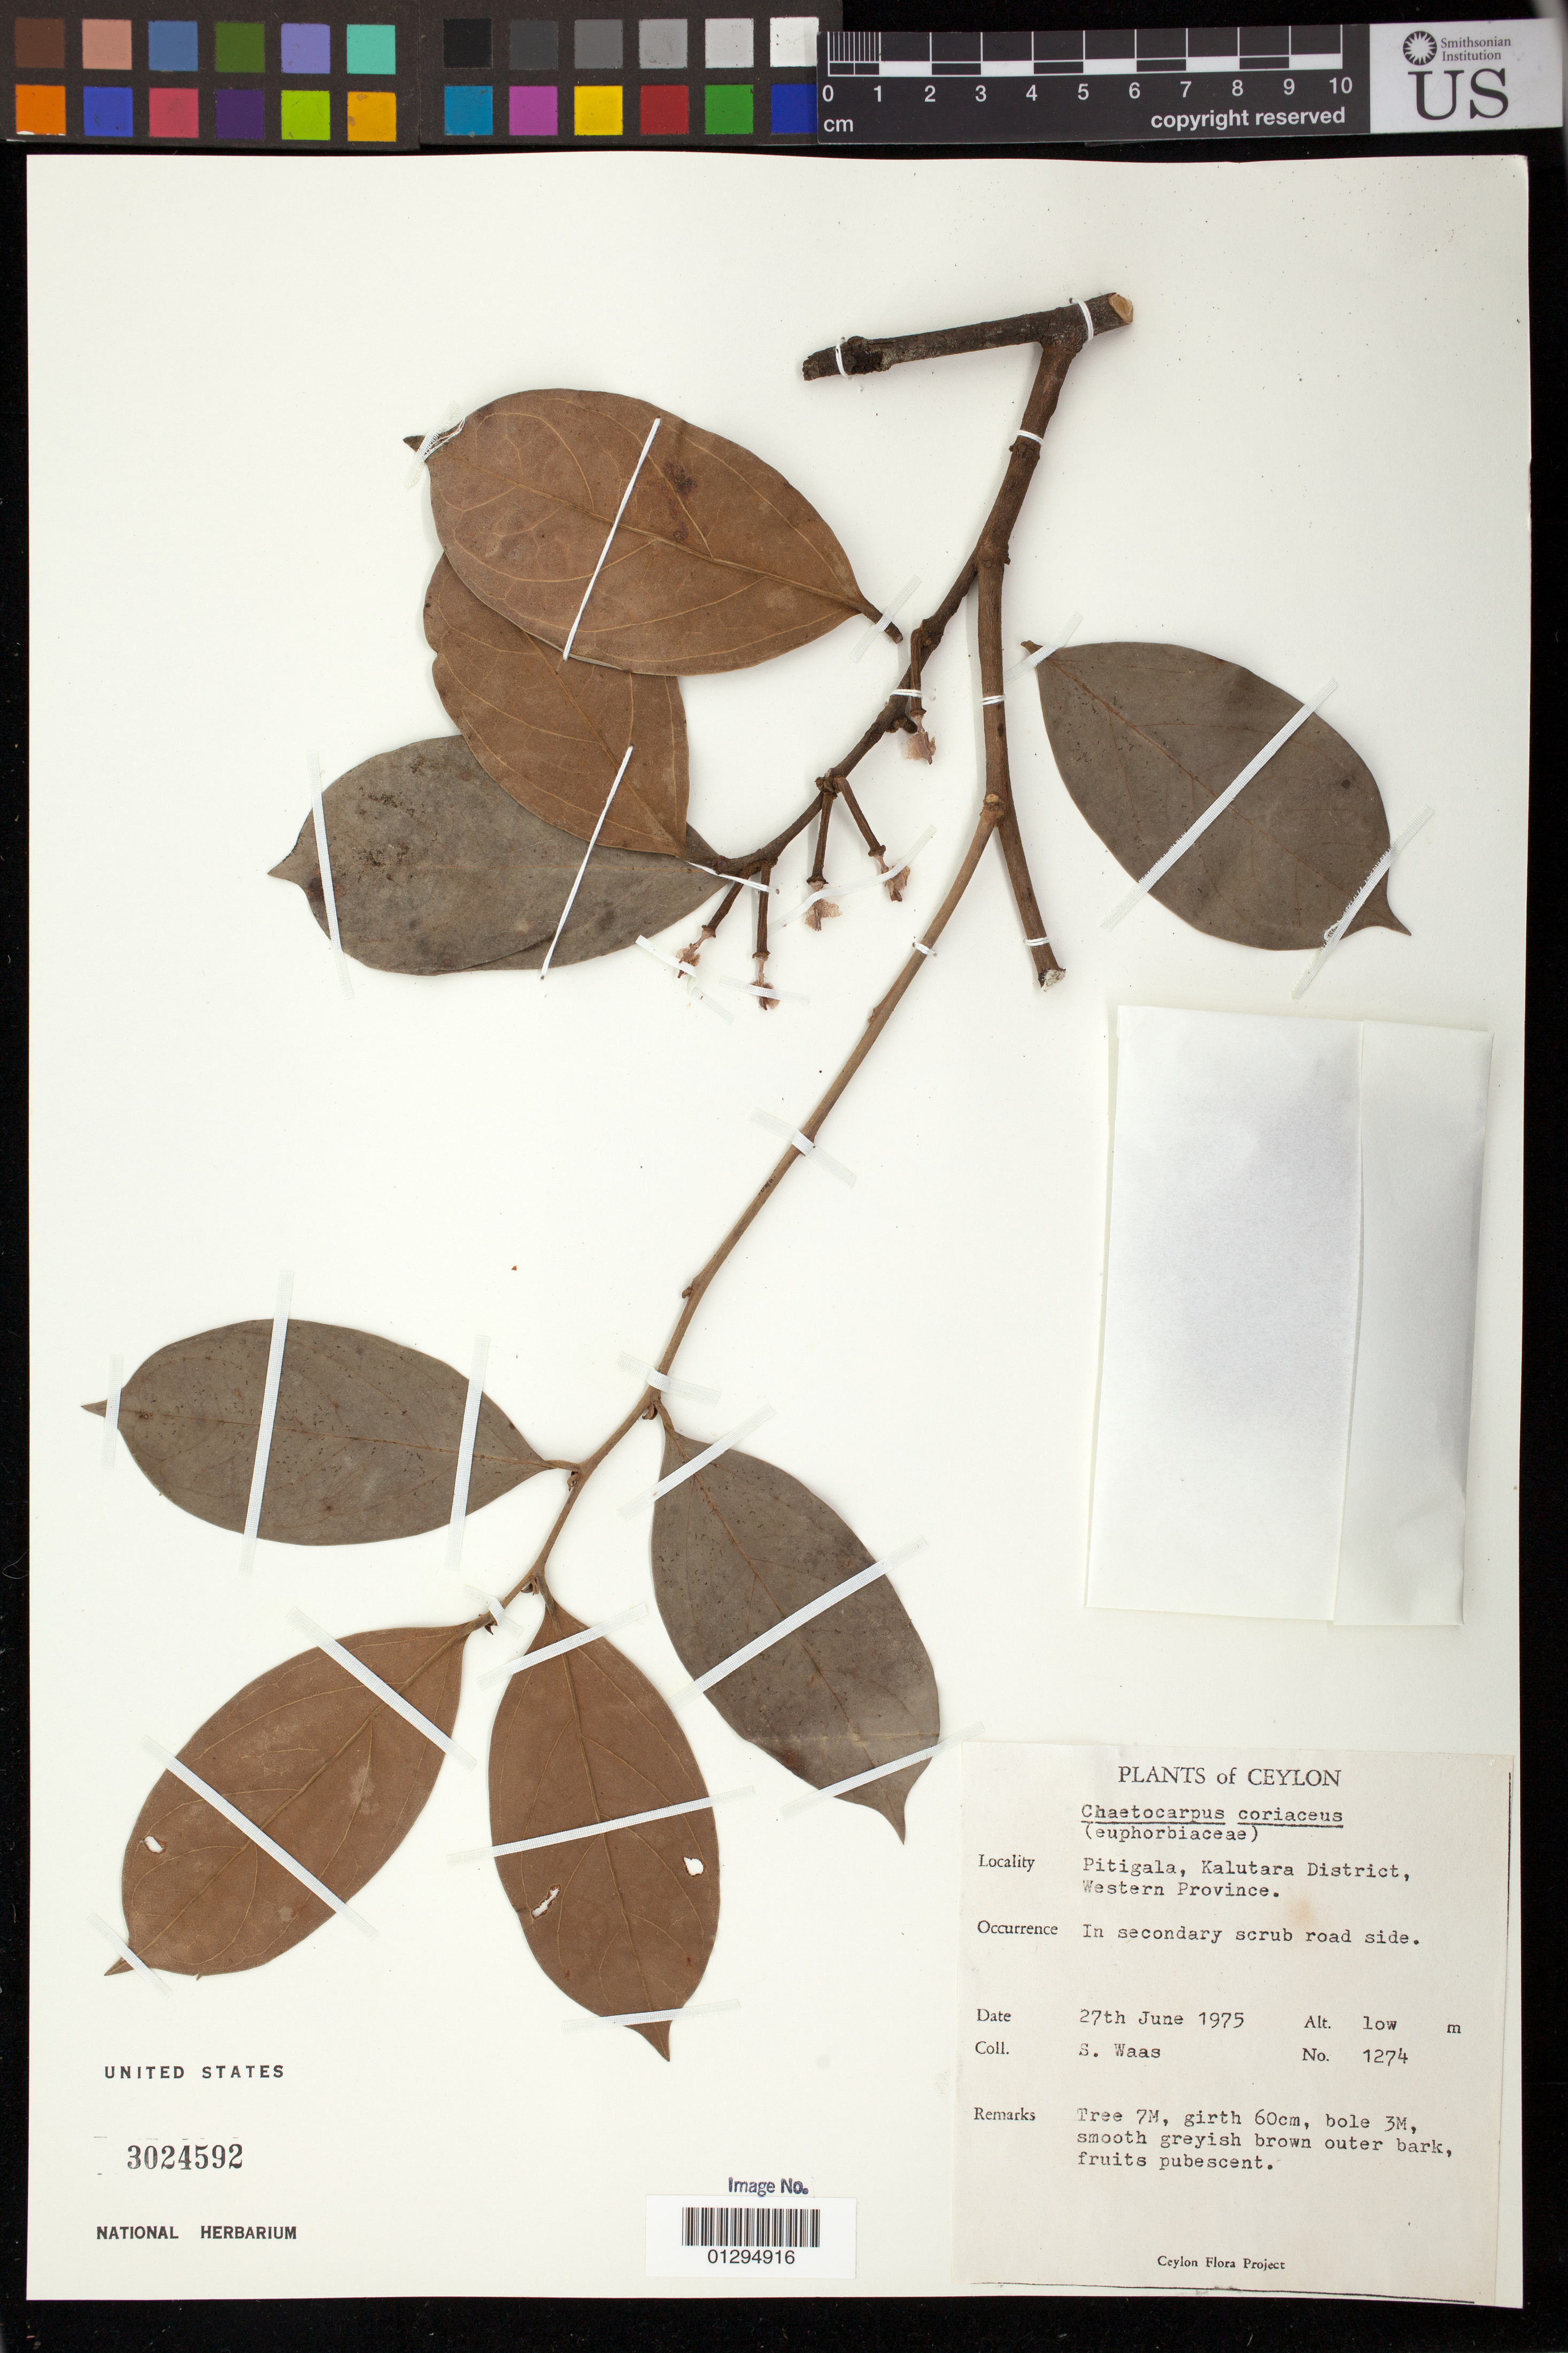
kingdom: Plantae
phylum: Tracheophyta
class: Magnoliopsida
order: Malpighiales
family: Peraceae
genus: Chaetocarpus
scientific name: Chaetocarpus coriaceus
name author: Thwaites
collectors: S. Waas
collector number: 1274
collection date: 1975-06-27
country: Sri Lanka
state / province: Western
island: Ceylon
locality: Ceylon, Pitigala, Kalutara District.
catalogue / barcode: US 3024592